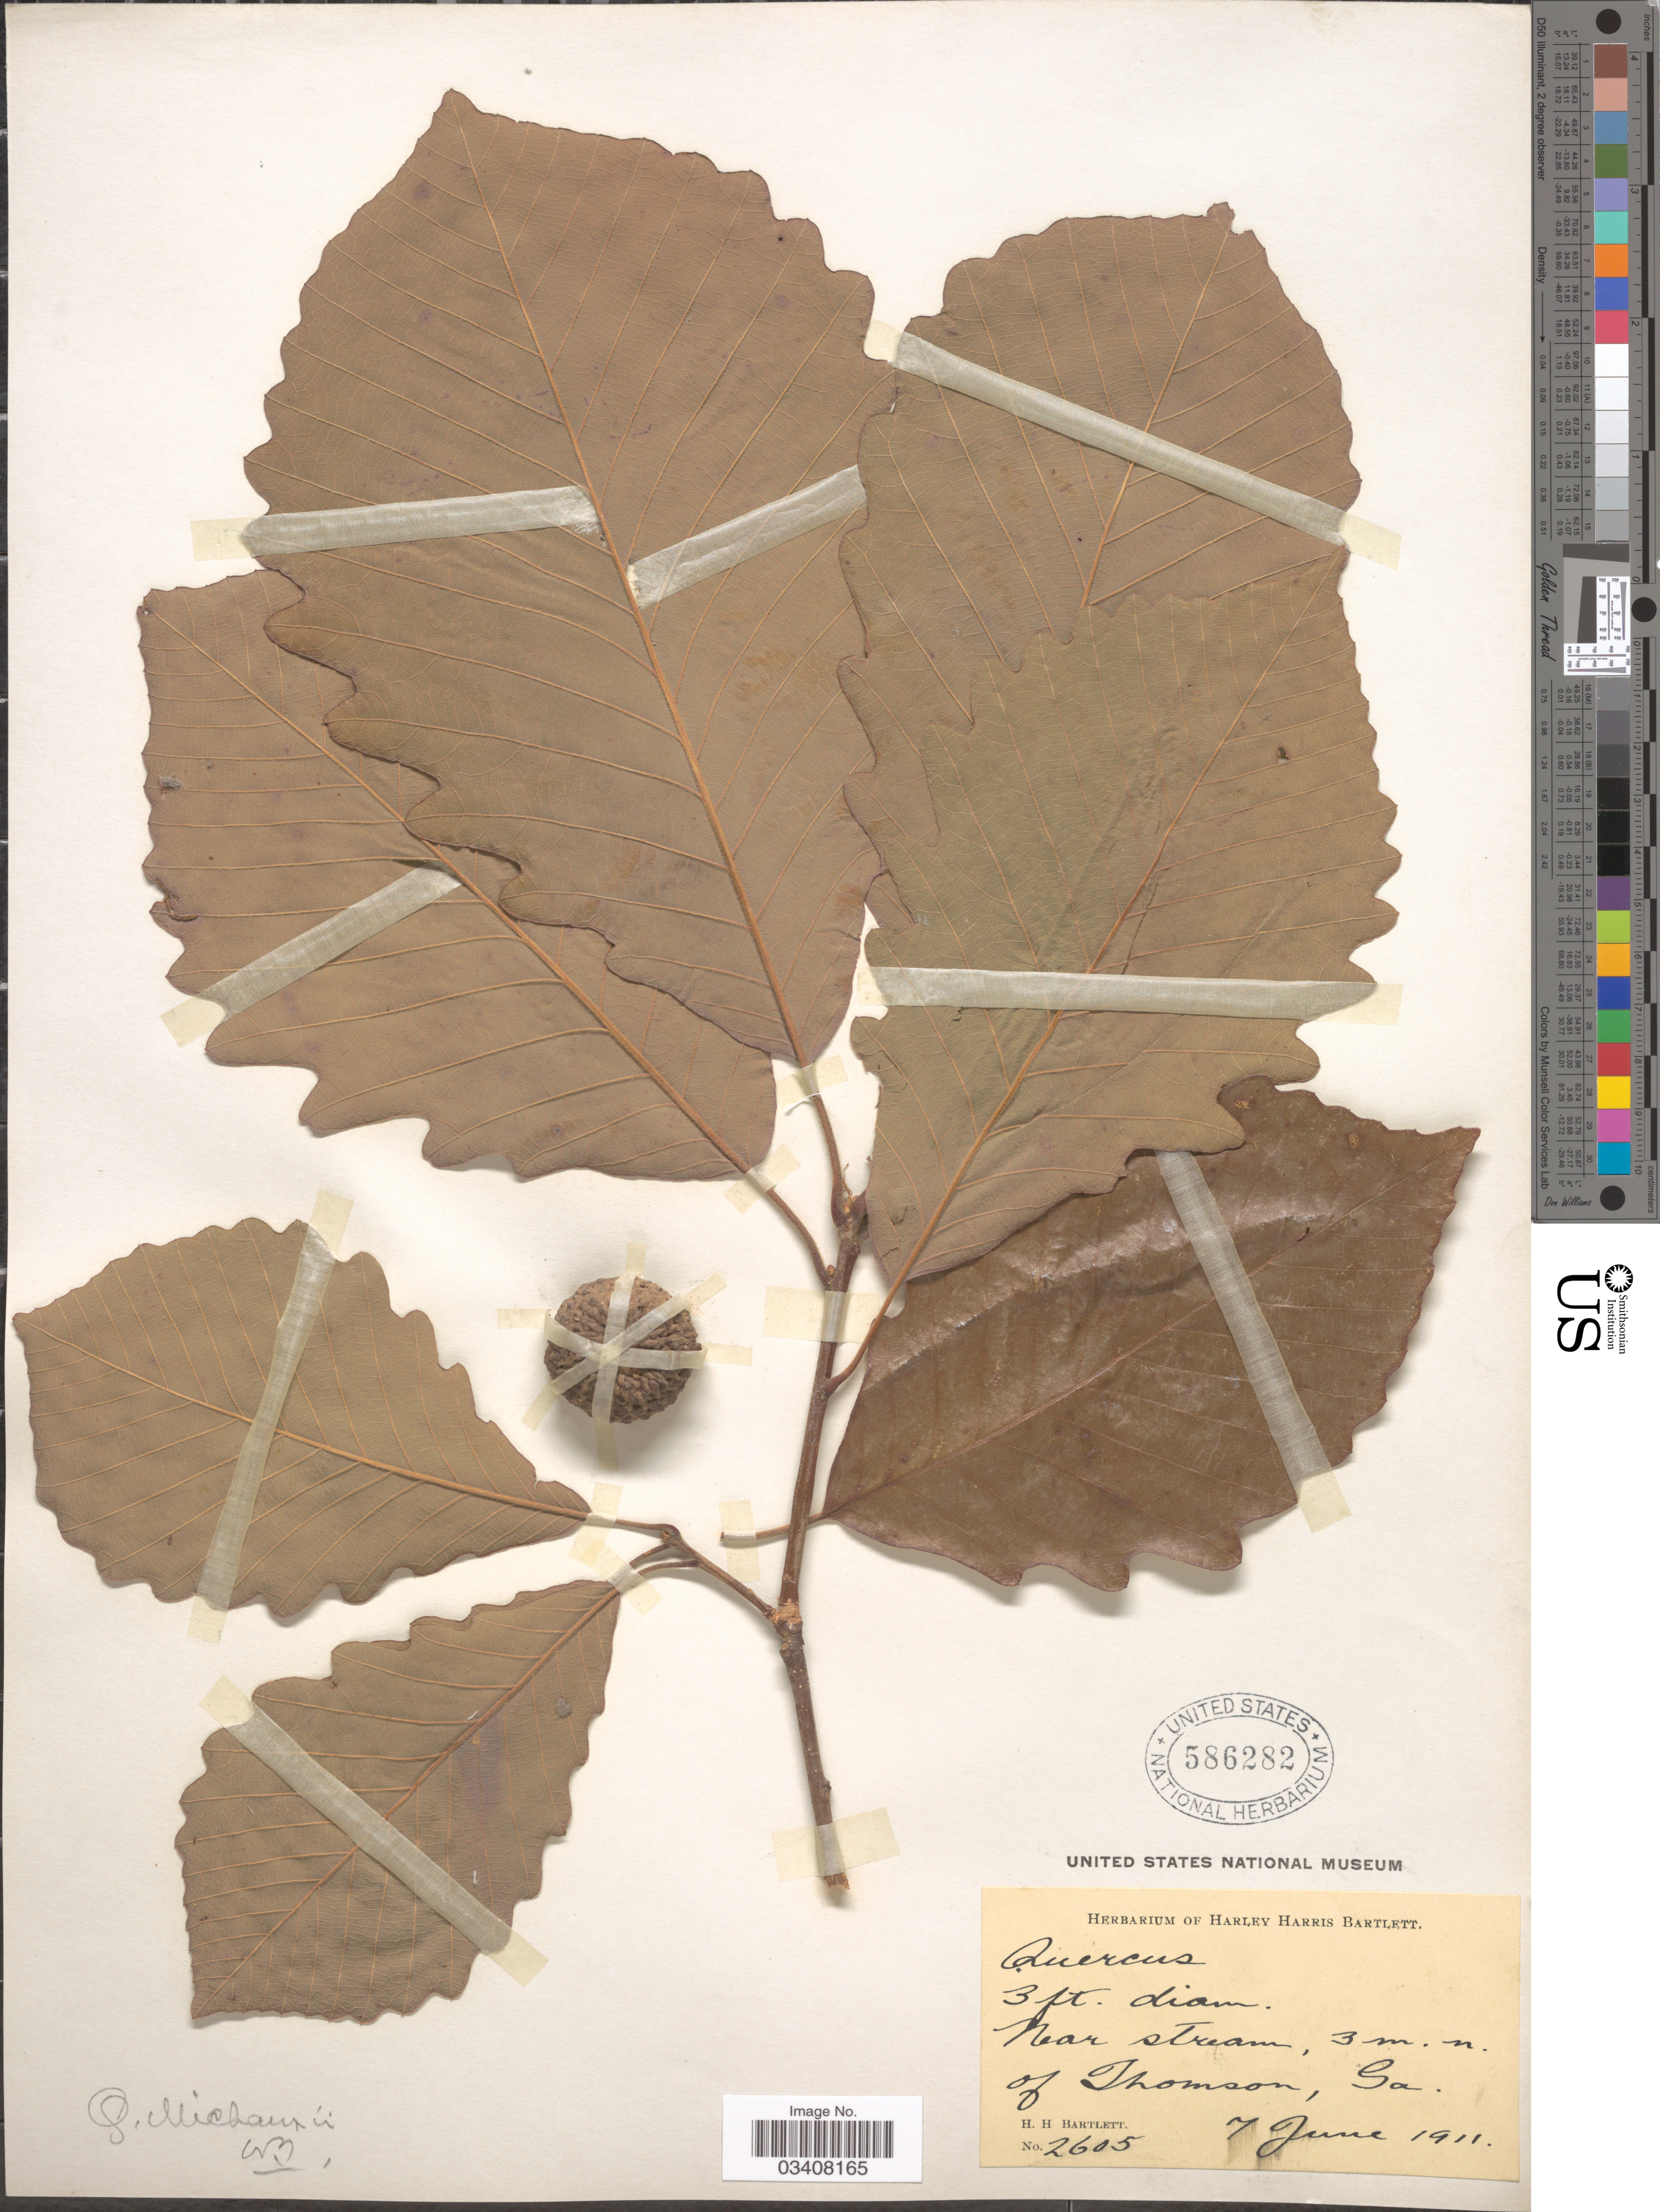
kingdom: Plantae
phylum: Tracheophyta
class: Magnoliopsida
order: Fagales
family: Fagaceae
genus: Quercus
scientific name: Quercus prinus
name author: L.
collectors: H. H. Bartlett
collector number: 2605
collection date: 1911-06-07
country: United States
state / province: Georgia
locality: Near stream, 3 m. n. of Thomson.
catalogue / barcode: US 586282